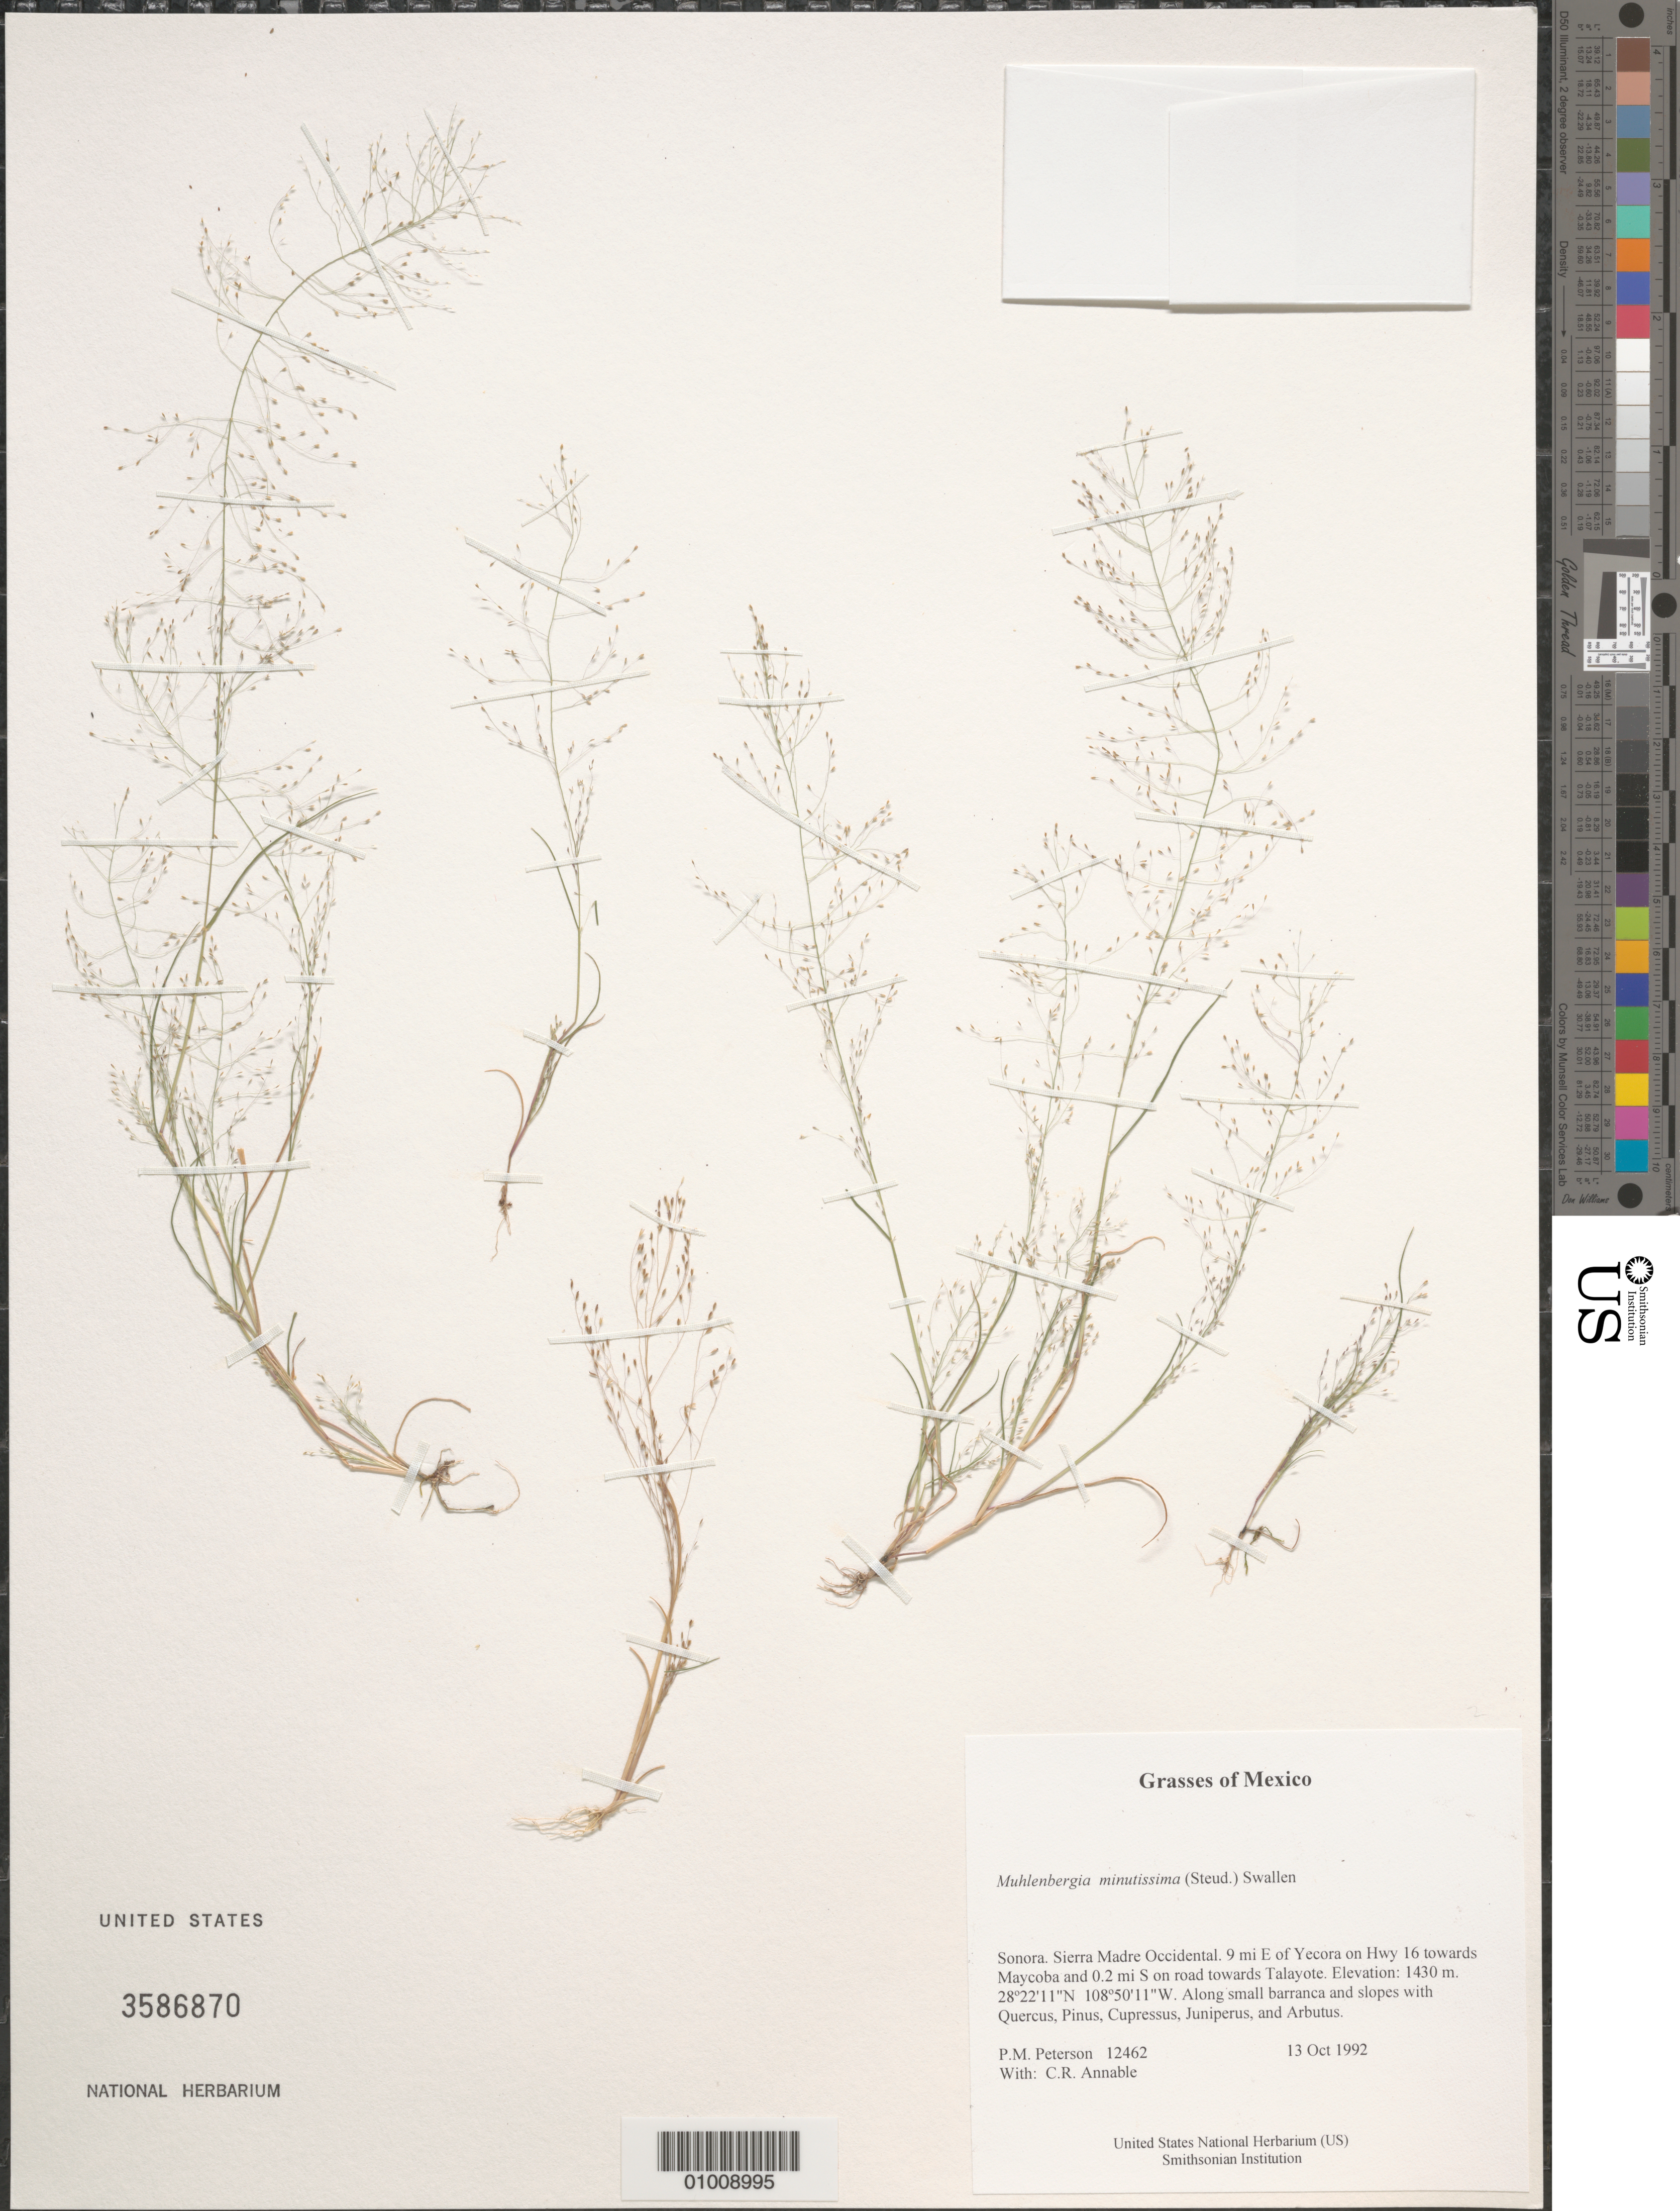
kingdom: Plantae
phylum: Tracheophyta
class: Liliopsida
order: Poales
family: Poaceae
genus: Muhlenbergia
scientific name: Muhlenbergia minutissima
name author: (Steud.) Swallen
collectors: P. M. Peterson & C. R. Annable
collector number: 12462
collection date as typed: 13 Oct 1992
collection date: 1992-10-13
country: Mexico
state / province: Sonora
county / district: Sierra Madre Occidental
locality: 9 mi E of Yecora on Hwy 16 towards Maycoba and 0.2 mi S on road towards Talayote.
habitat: Along small barranca and slopes with Quercus, Pinus, Cupressus, Juniperus, and Arbutus.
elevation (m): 1430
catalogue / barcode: US 3586870